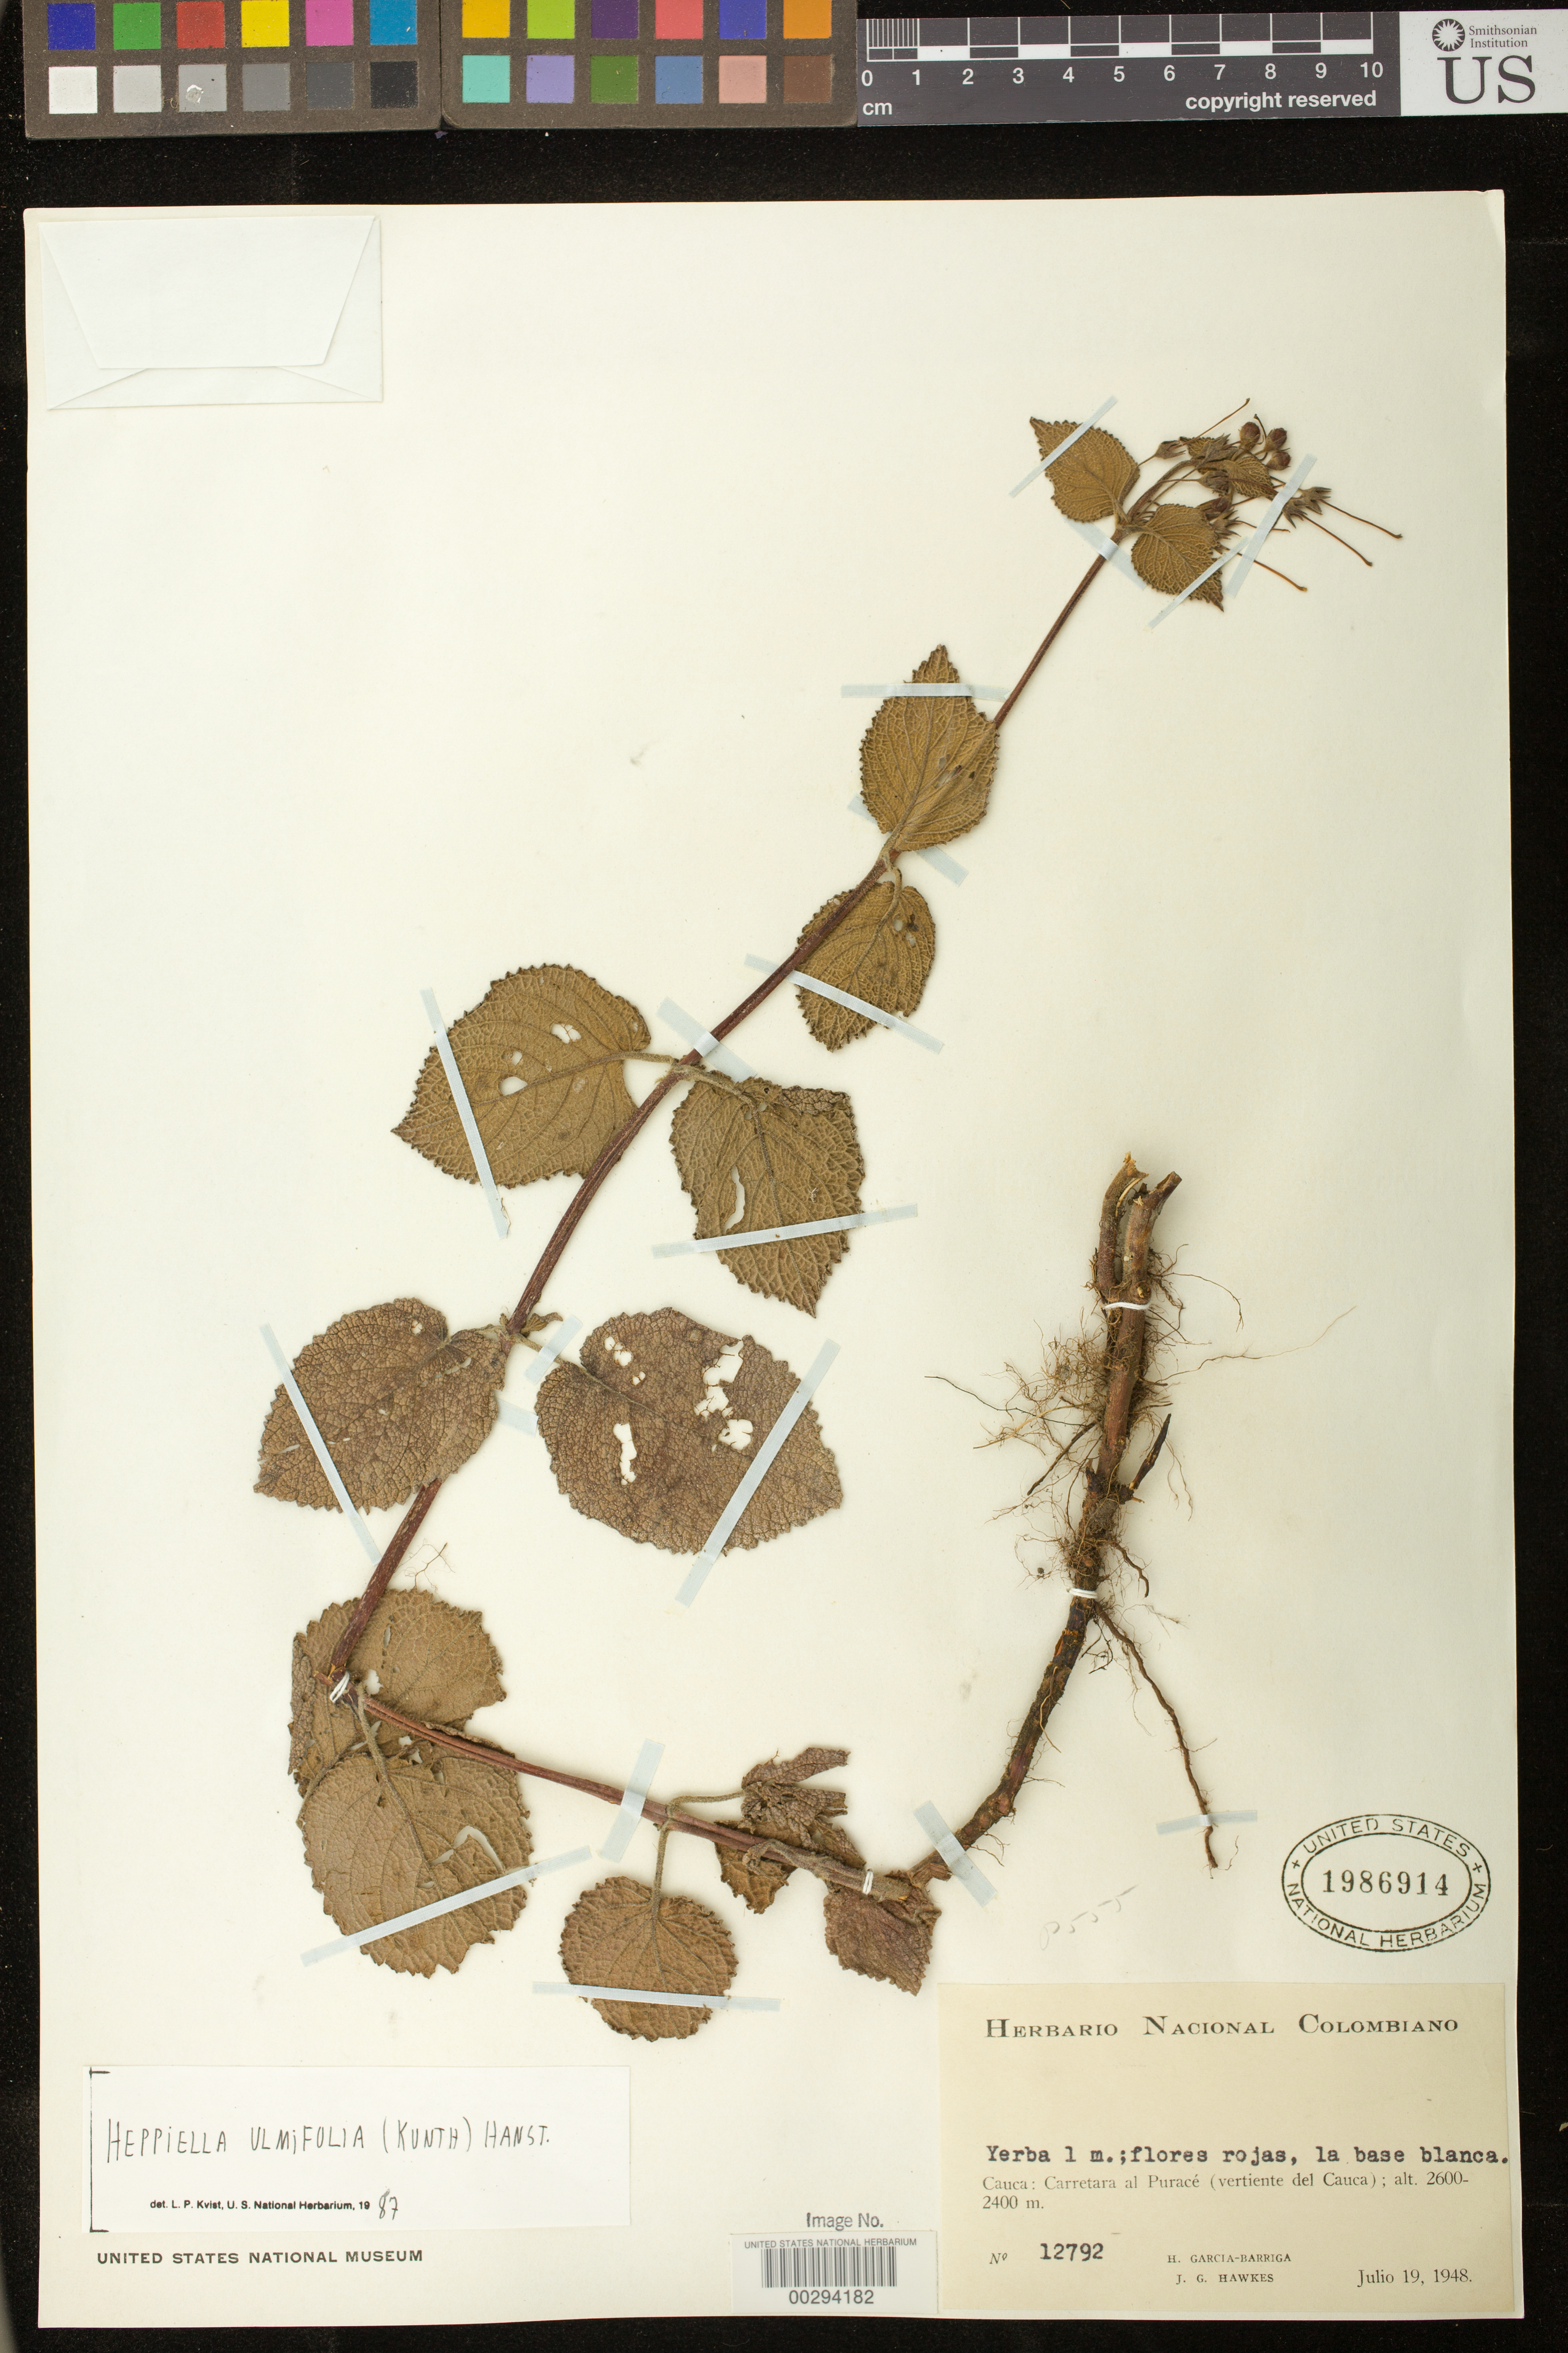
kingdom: Plantae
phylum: Tracheophyta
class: Magnoliopsida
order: Lamiales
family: Gesneriaceae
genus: Heppiella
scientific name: Heppiella ulmifolia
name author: (Kunth) Hanst.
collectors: H. García Barriga & J. Hawkes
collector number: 12792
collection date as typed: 19 Jul 1948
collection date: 1948-07-19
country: Colombia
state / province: Cauca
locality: Highway to Purace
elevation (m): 2400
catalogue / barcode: US 1986914